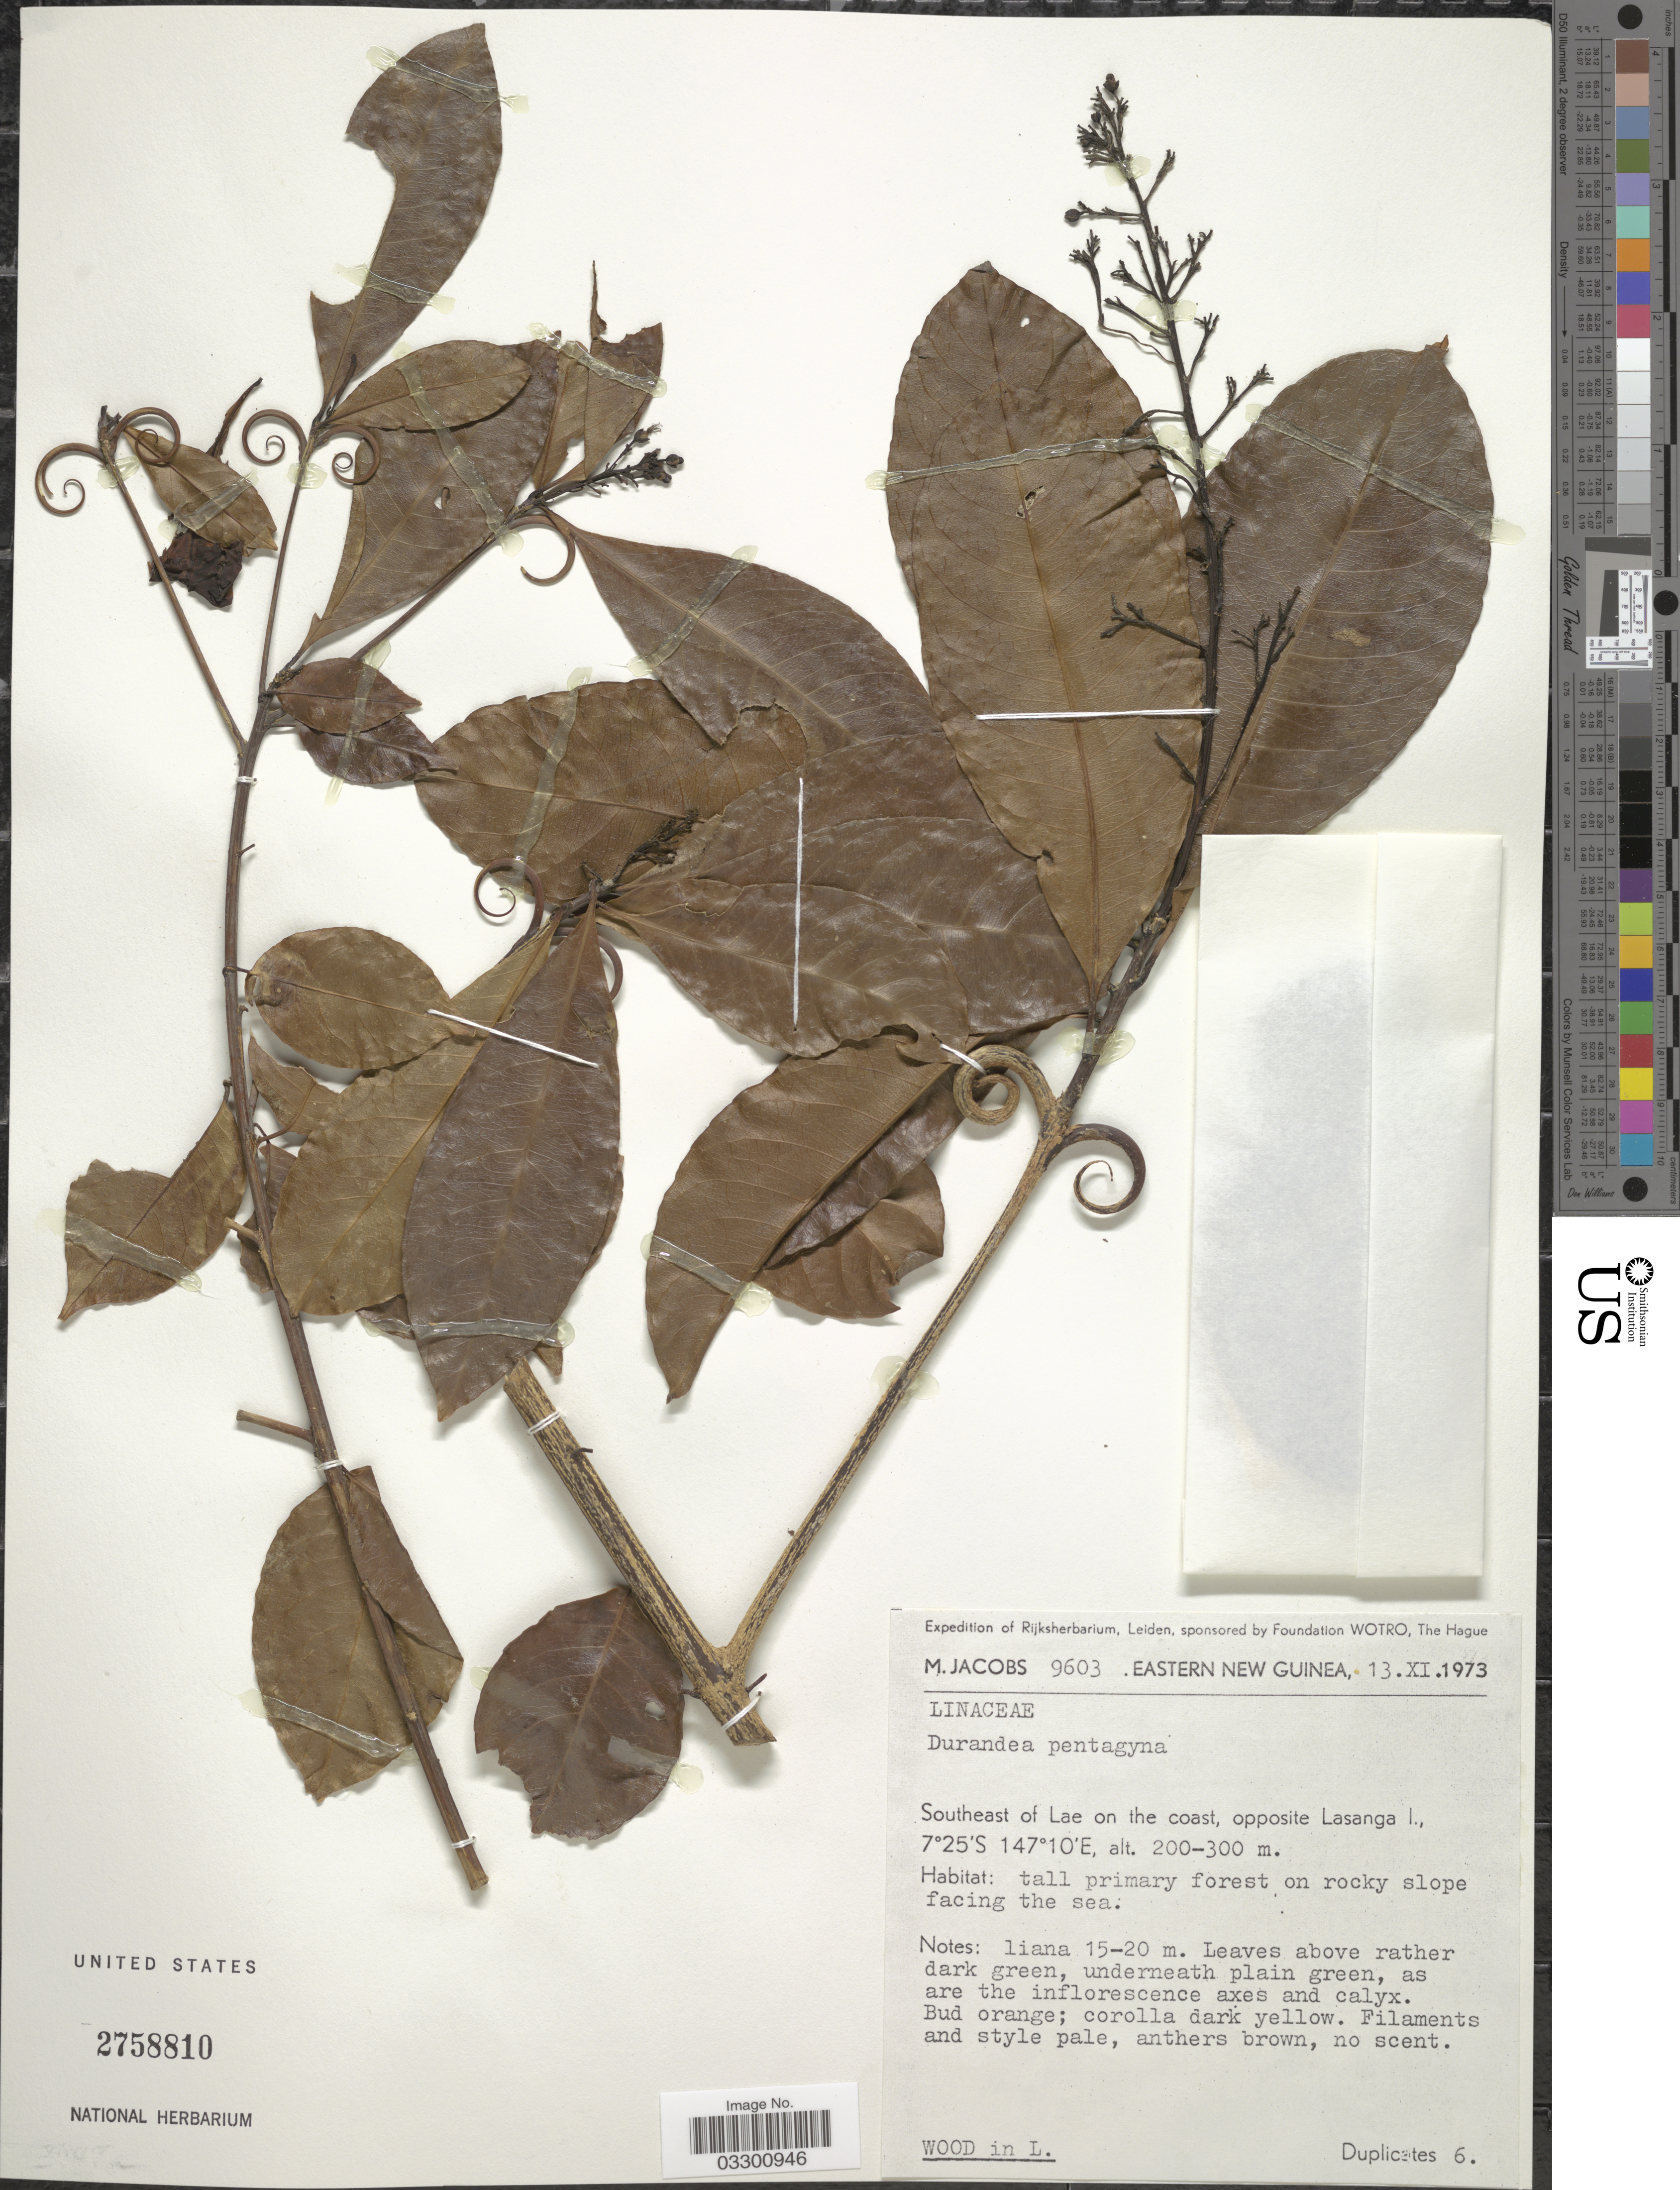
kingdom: Plantae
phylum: Tracheophyta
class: Magnoliopsida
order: Malpighiales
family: Linaceae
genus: Durandea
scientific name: Durandea pentagyna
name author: (Warb.) K. Schum.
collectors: M. Jacobs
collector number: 9603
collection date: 1973-11-13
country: Papua New Guinea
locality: Eastern New Guinea. Southeast of Lae on the coast, opposite Lasanga I.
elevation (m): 200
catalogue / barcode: US 2758810